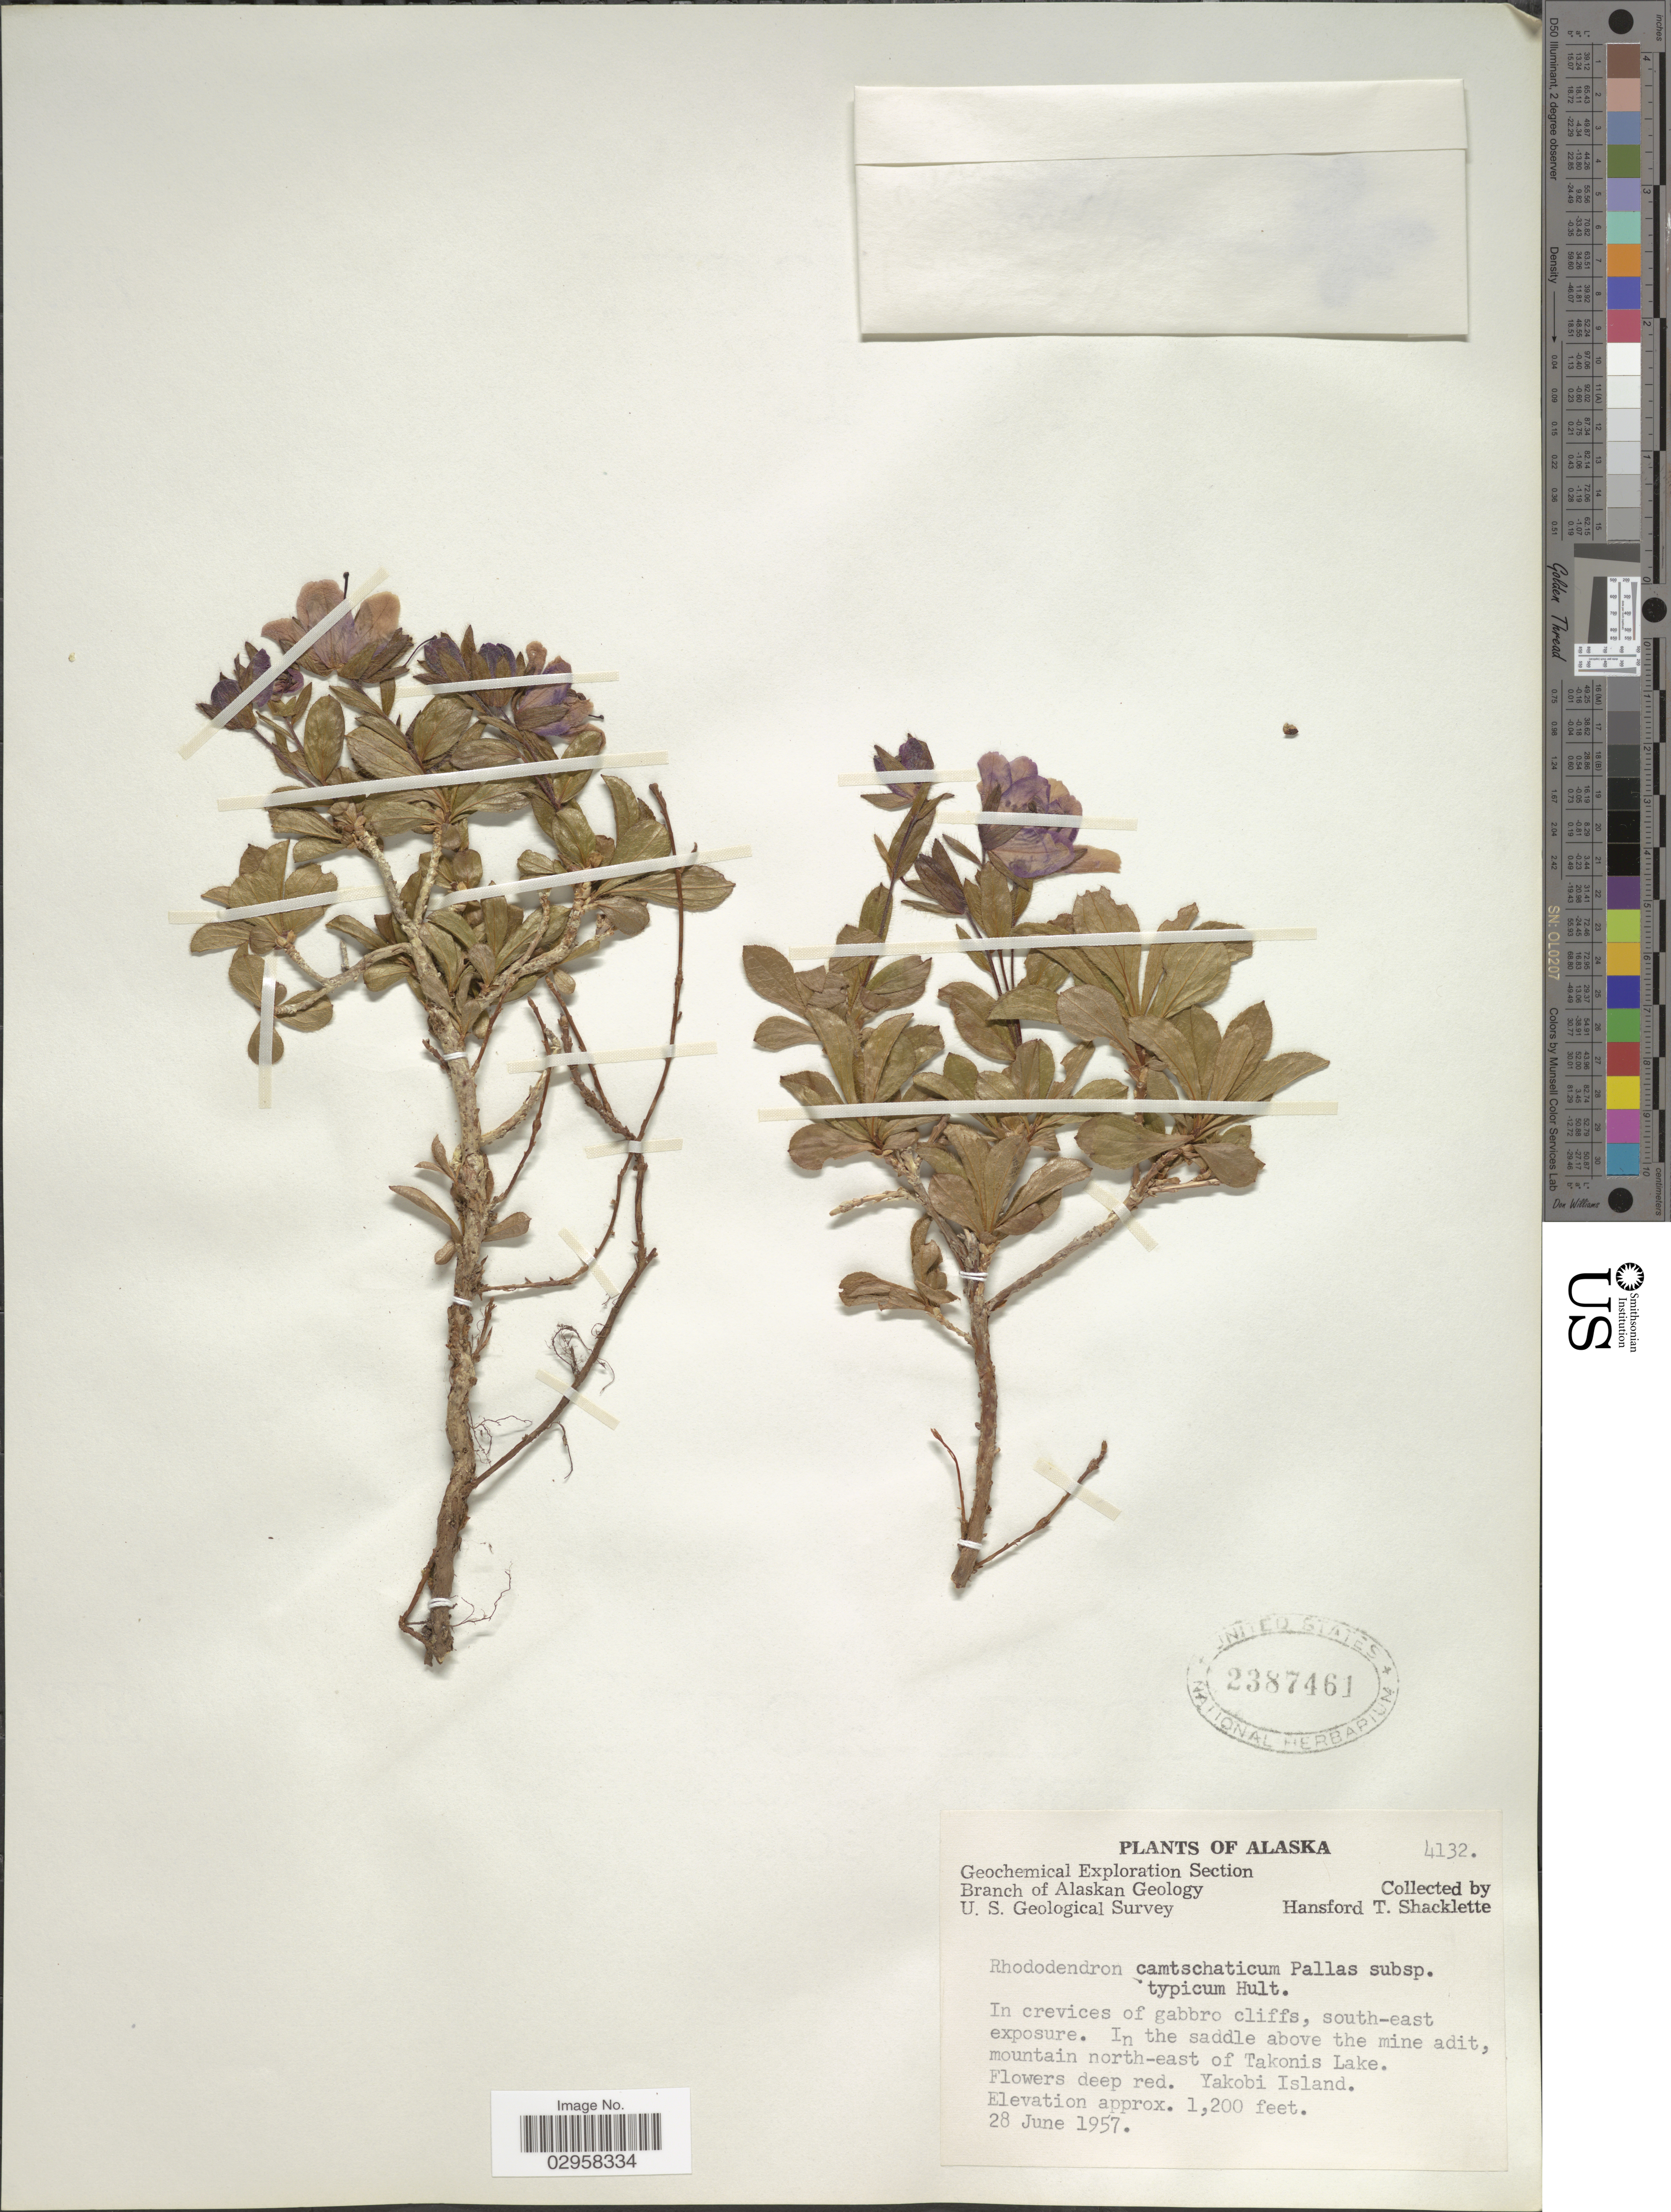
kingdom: Plantae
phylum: Tracheophyta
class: Magnoliopsida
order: Ericales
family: Ericaceae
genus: Rhododendron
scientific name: Rhododendron kamtschaticum subsp. typicum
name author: Pall.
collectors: H. Shacklette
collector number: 4132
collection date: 1957-06-28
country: United States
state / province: Alaska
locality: In crevices of gabbro cliffs, south-east exposure. In the saddle above the mine adit, mountain north-east of Takonis Lake. Yakobi Island.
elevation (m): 366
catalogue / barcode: US 2387461